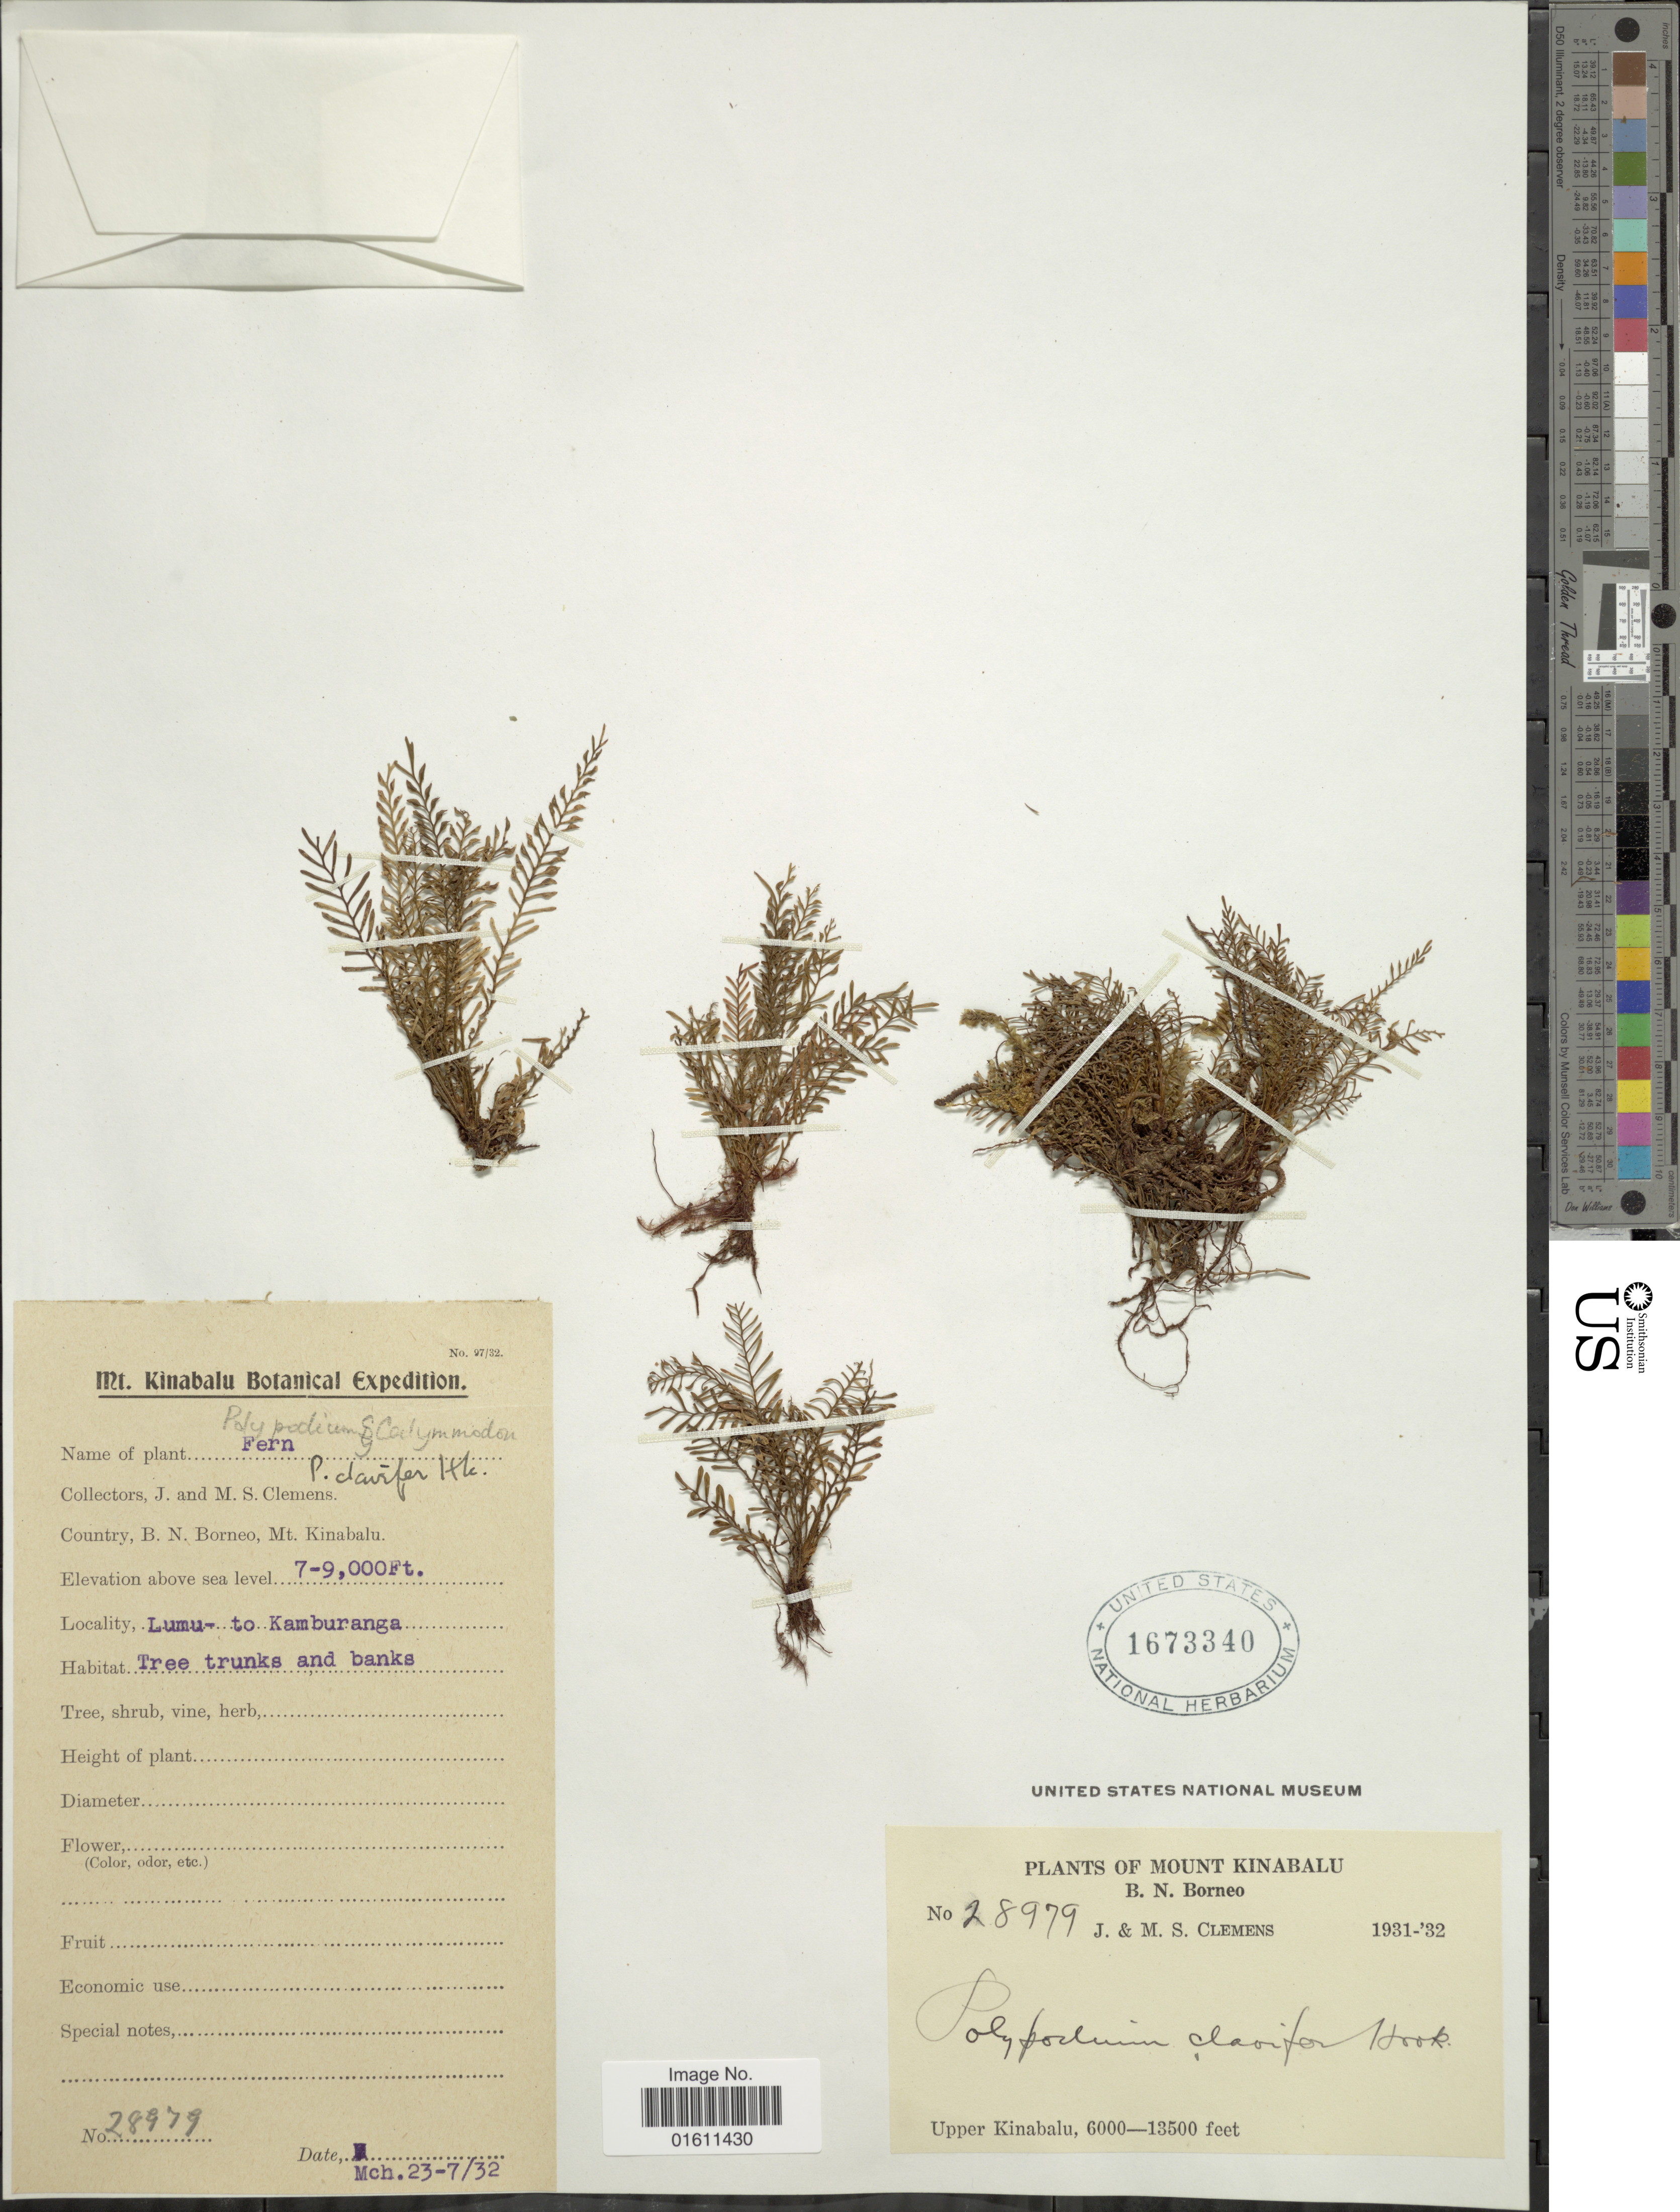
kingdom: Plantae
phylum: Tracheophyta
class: Polypodiopsida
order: Polypodiales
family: Polypodiaceae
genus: Calymmodon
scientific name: Calymmodon clavifer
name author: (Hook.) T. Moore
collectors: J. Clemens & M. S. Clemens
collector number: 28979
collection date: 1932-03-07/1932-03-23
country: Malaysia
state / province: Sabah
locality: Mount Kinabalu, B.N. Borneo, Upper Kinabalu, Lumu- to Kamburanga.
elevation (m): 2134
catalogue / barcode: US 1673340